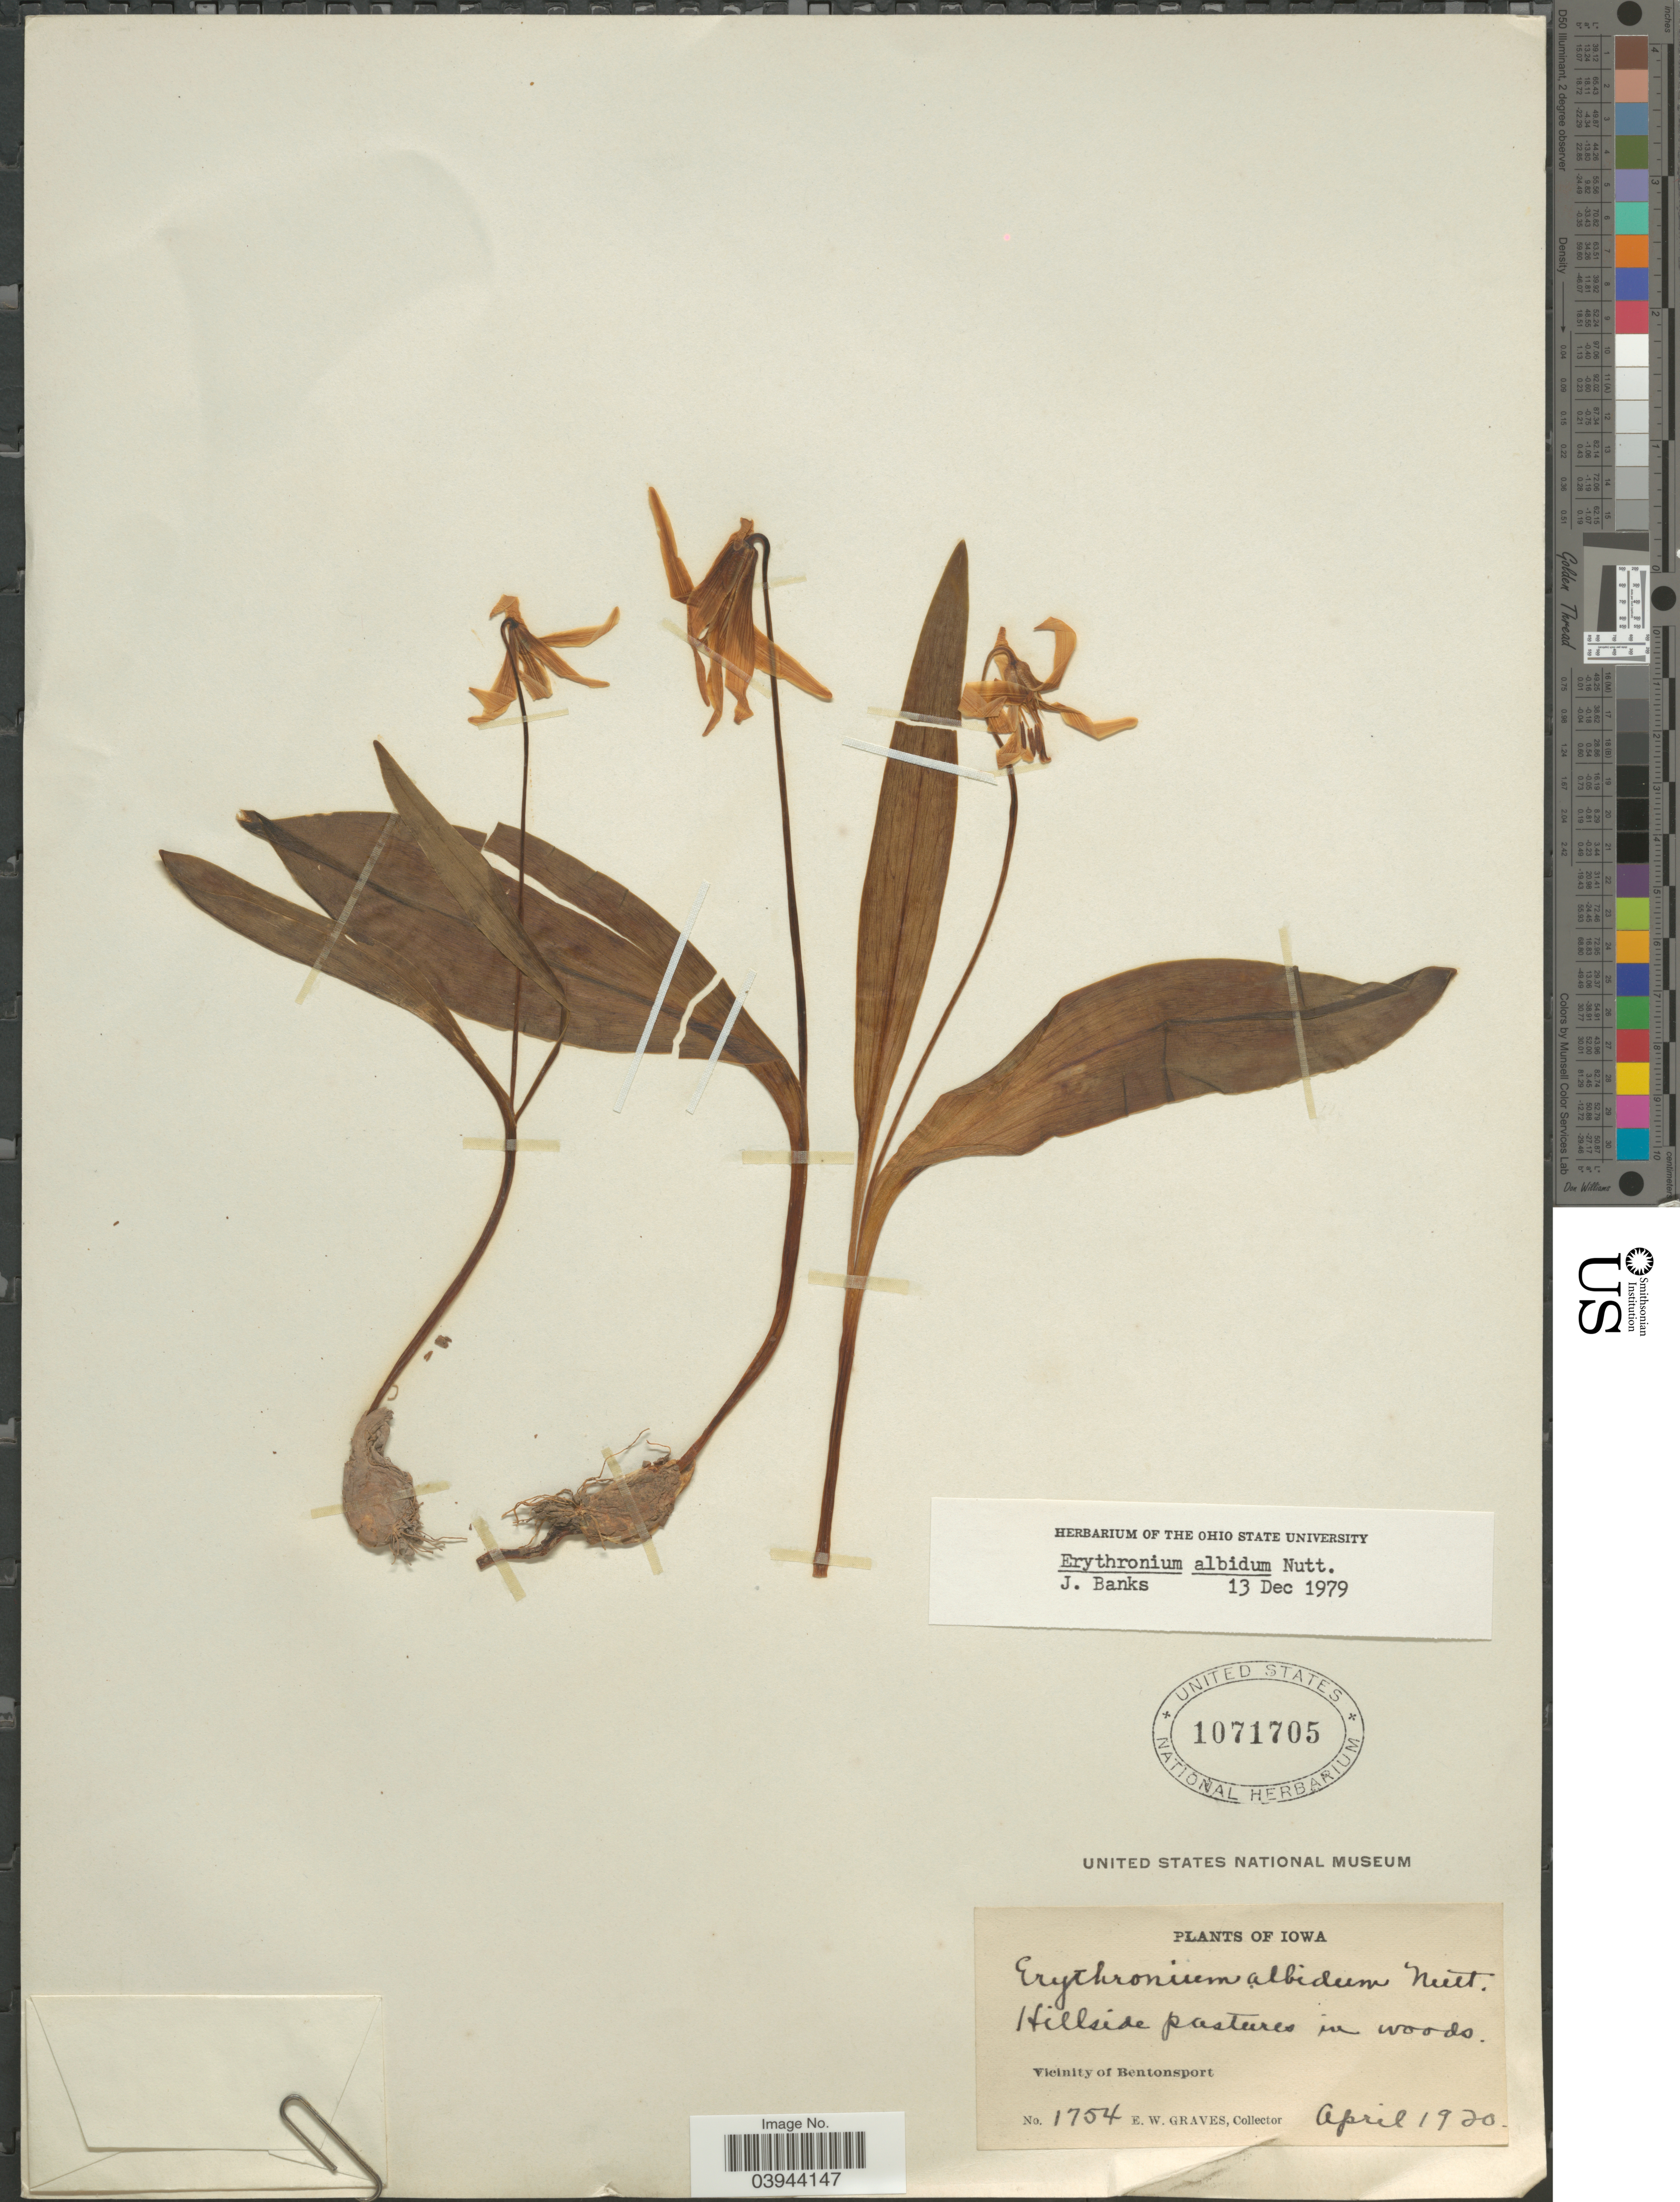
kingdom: Plantae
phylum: Tracheophyta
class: Liliopsida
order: Liliales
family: Liliaceae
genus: Erythronium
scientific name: Erythronium albidum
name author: Nutt.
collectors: E. Graves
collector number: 1754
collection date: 1920-04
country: United States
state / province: Iowa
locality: Hillsides pastures in woods. Vicinity of Bentonsport.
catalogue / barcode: US 1071705